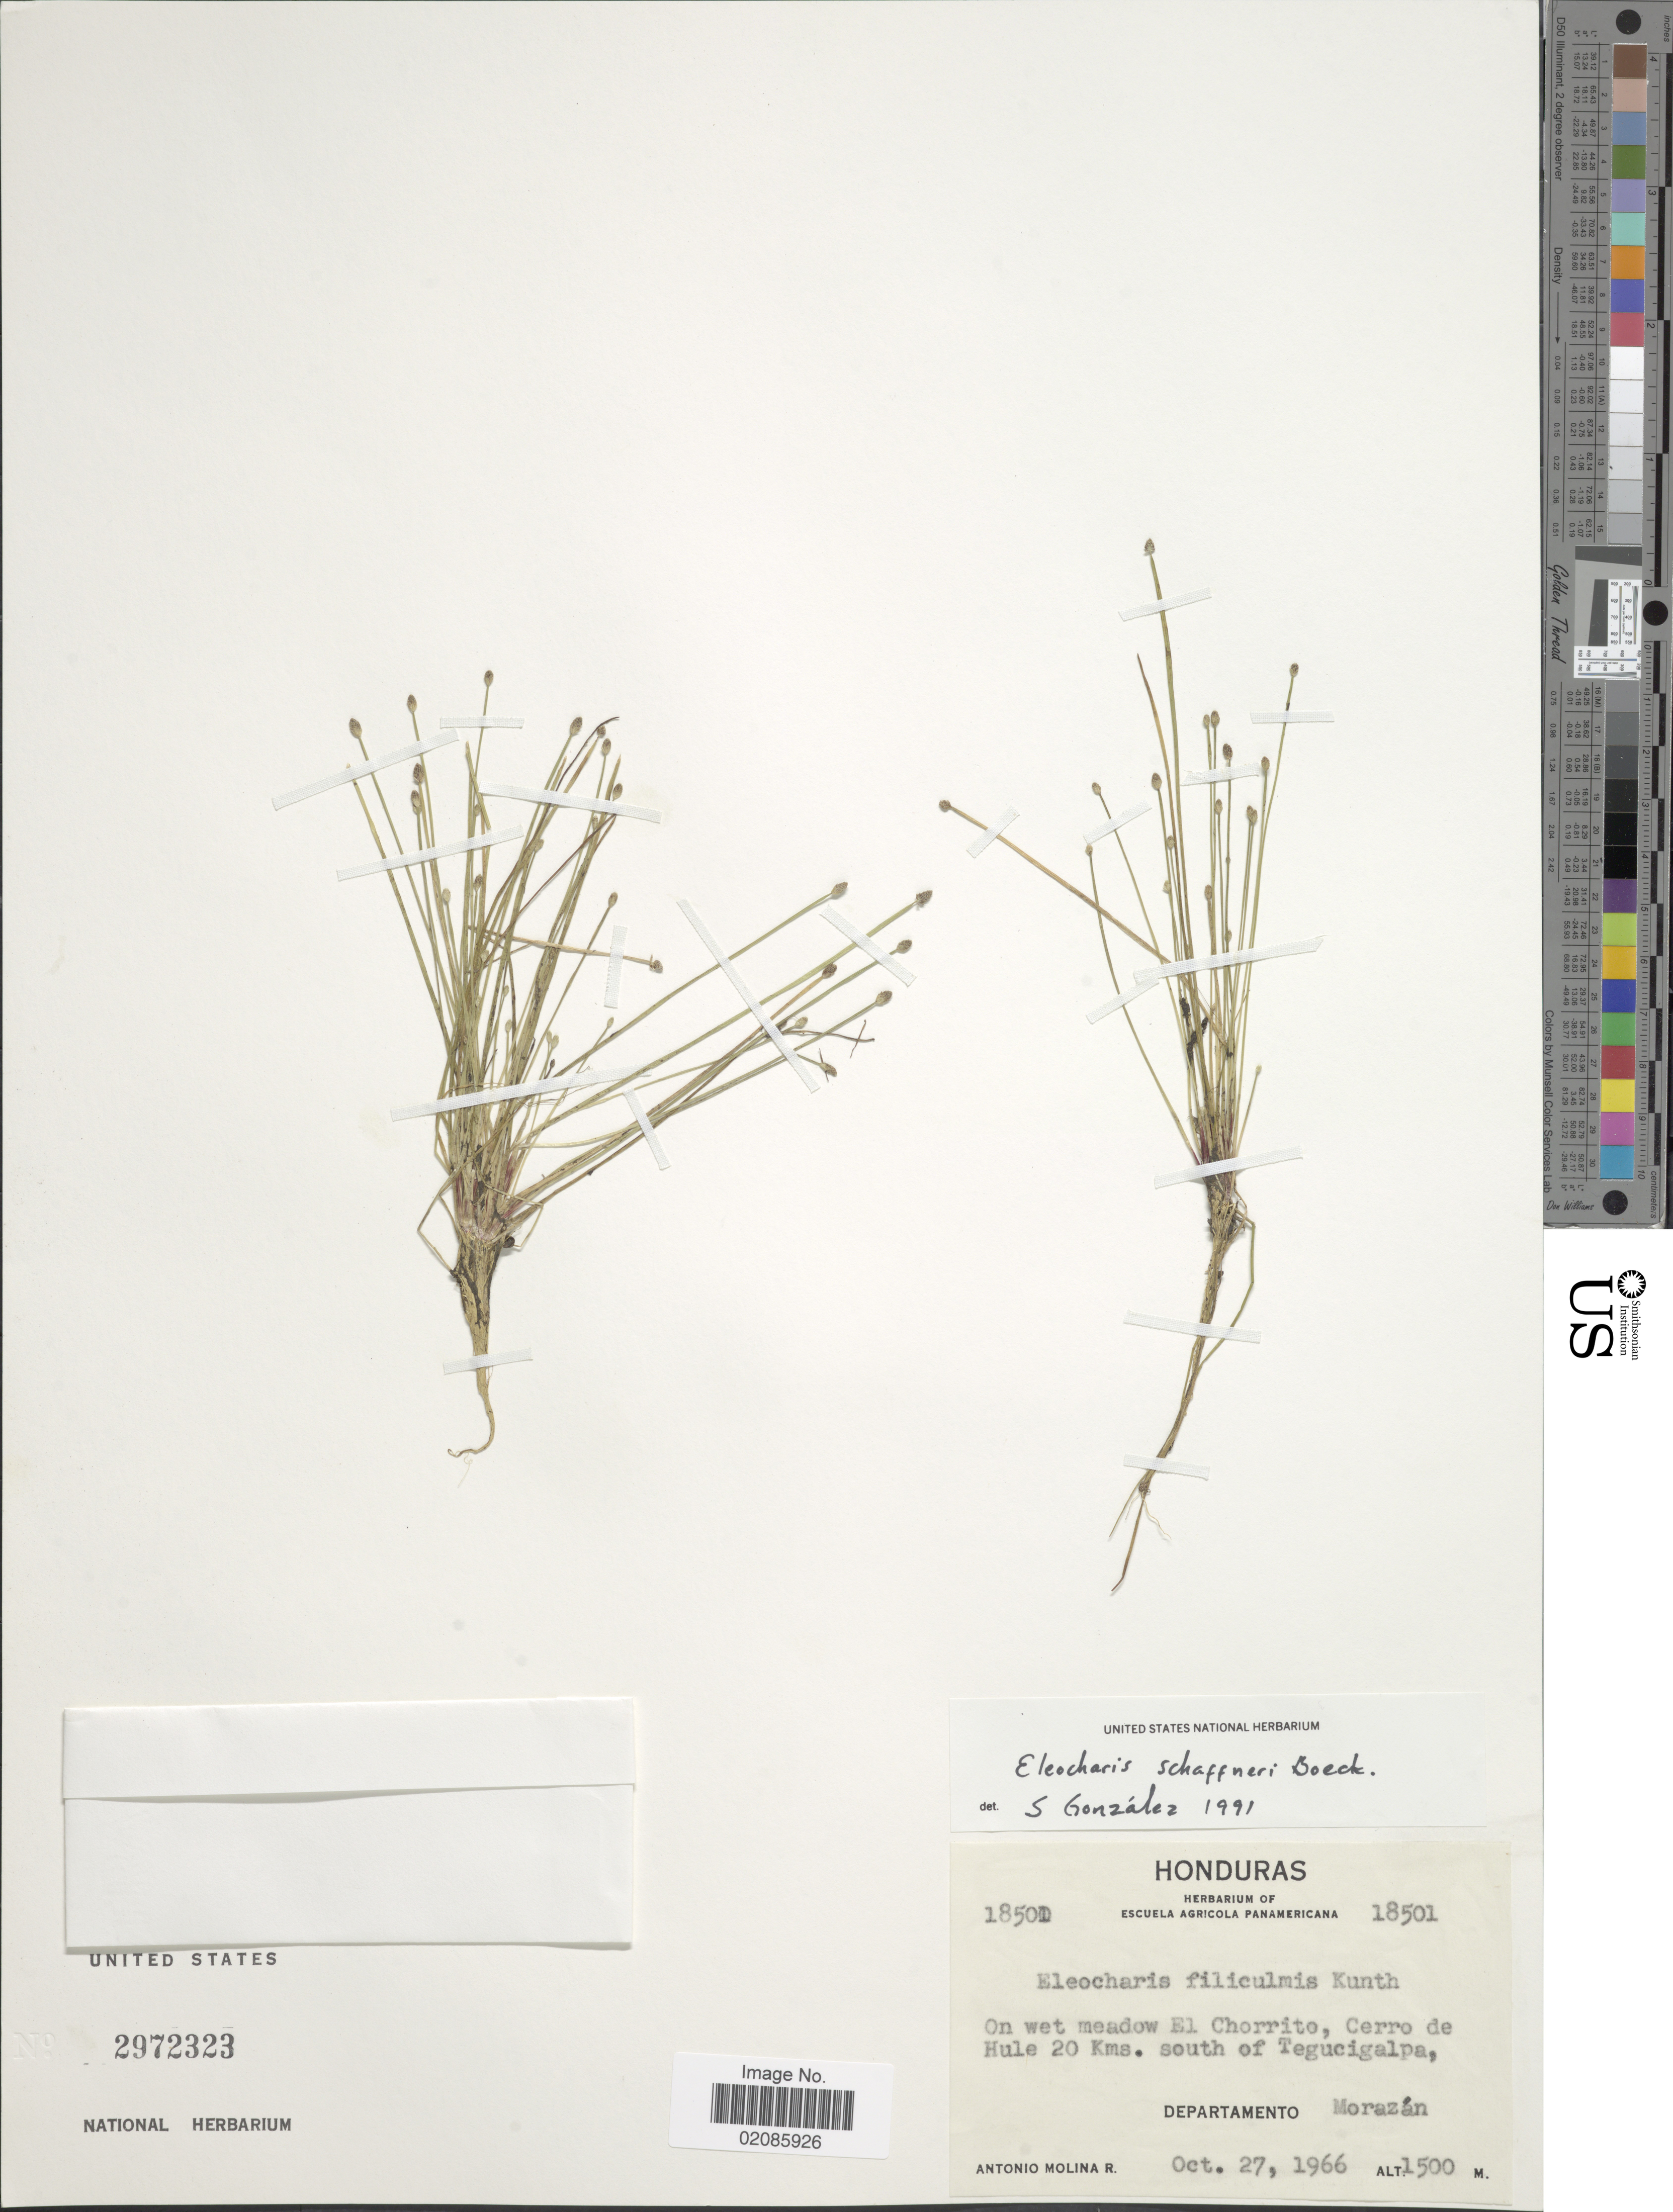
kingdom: Plantae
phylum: Tracheophyta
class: Liliopsida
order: Poales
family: Cyperaceae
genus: Eleocharis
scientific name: Eleocharis schaffneri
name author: Boeckeler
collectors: A. Molina R.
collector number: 18501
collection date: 1966-10-27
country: Honduras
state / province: Fco. Morazán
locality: On wet meadow El Chorrito, Cerro de Hule 20 Kms. south of Tegucigalpa, Departamento Morazán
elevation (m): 1500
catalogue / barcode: US 2972323